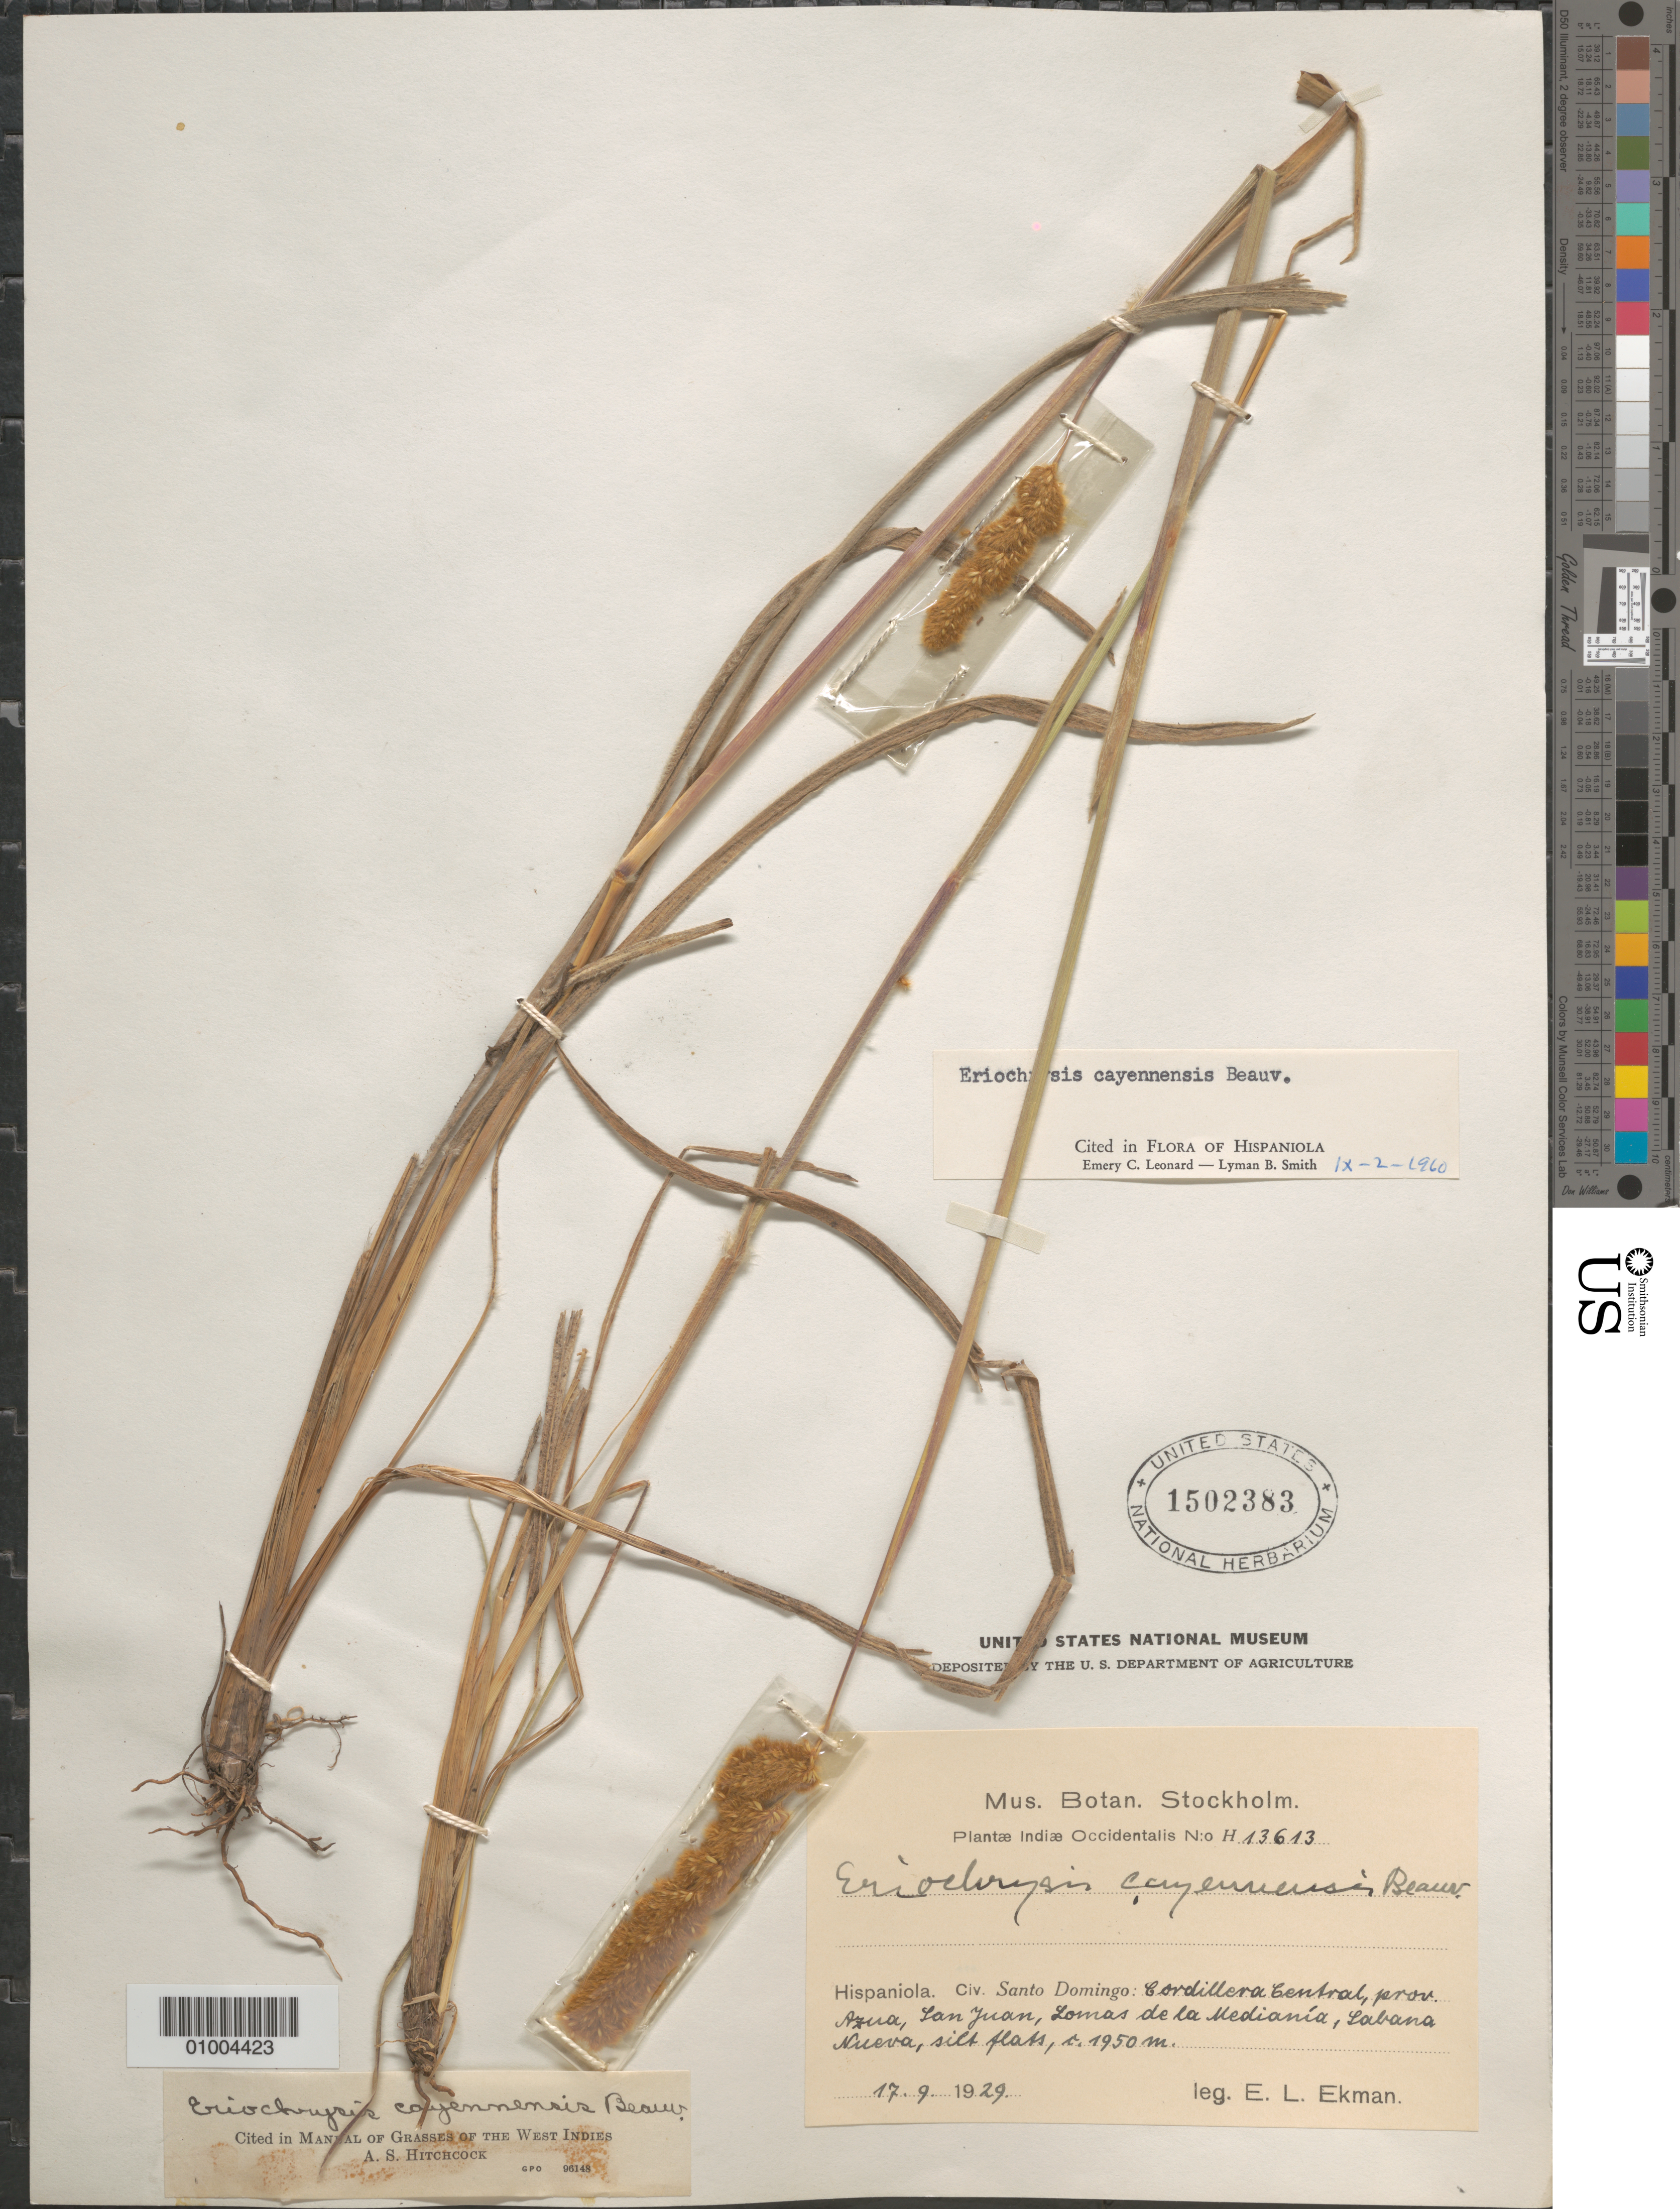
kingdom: Plantae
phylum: Tracheophyta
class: Liliopsida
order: Poales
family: Poaceae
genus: Eriochrysis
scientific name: Eriochrysis cayennensis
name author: P. Beauv.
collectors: E. L. Ekman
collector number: H 13613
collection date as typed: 17 Sep 1929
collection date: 1929-09-17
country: Dominican Republic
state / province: Azua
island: Hispaniola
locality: Cordillera Central, San Juan, Lomas de la Mediania, Sabana Nueva, silt flats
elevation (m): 1950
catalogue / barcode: US 1502383